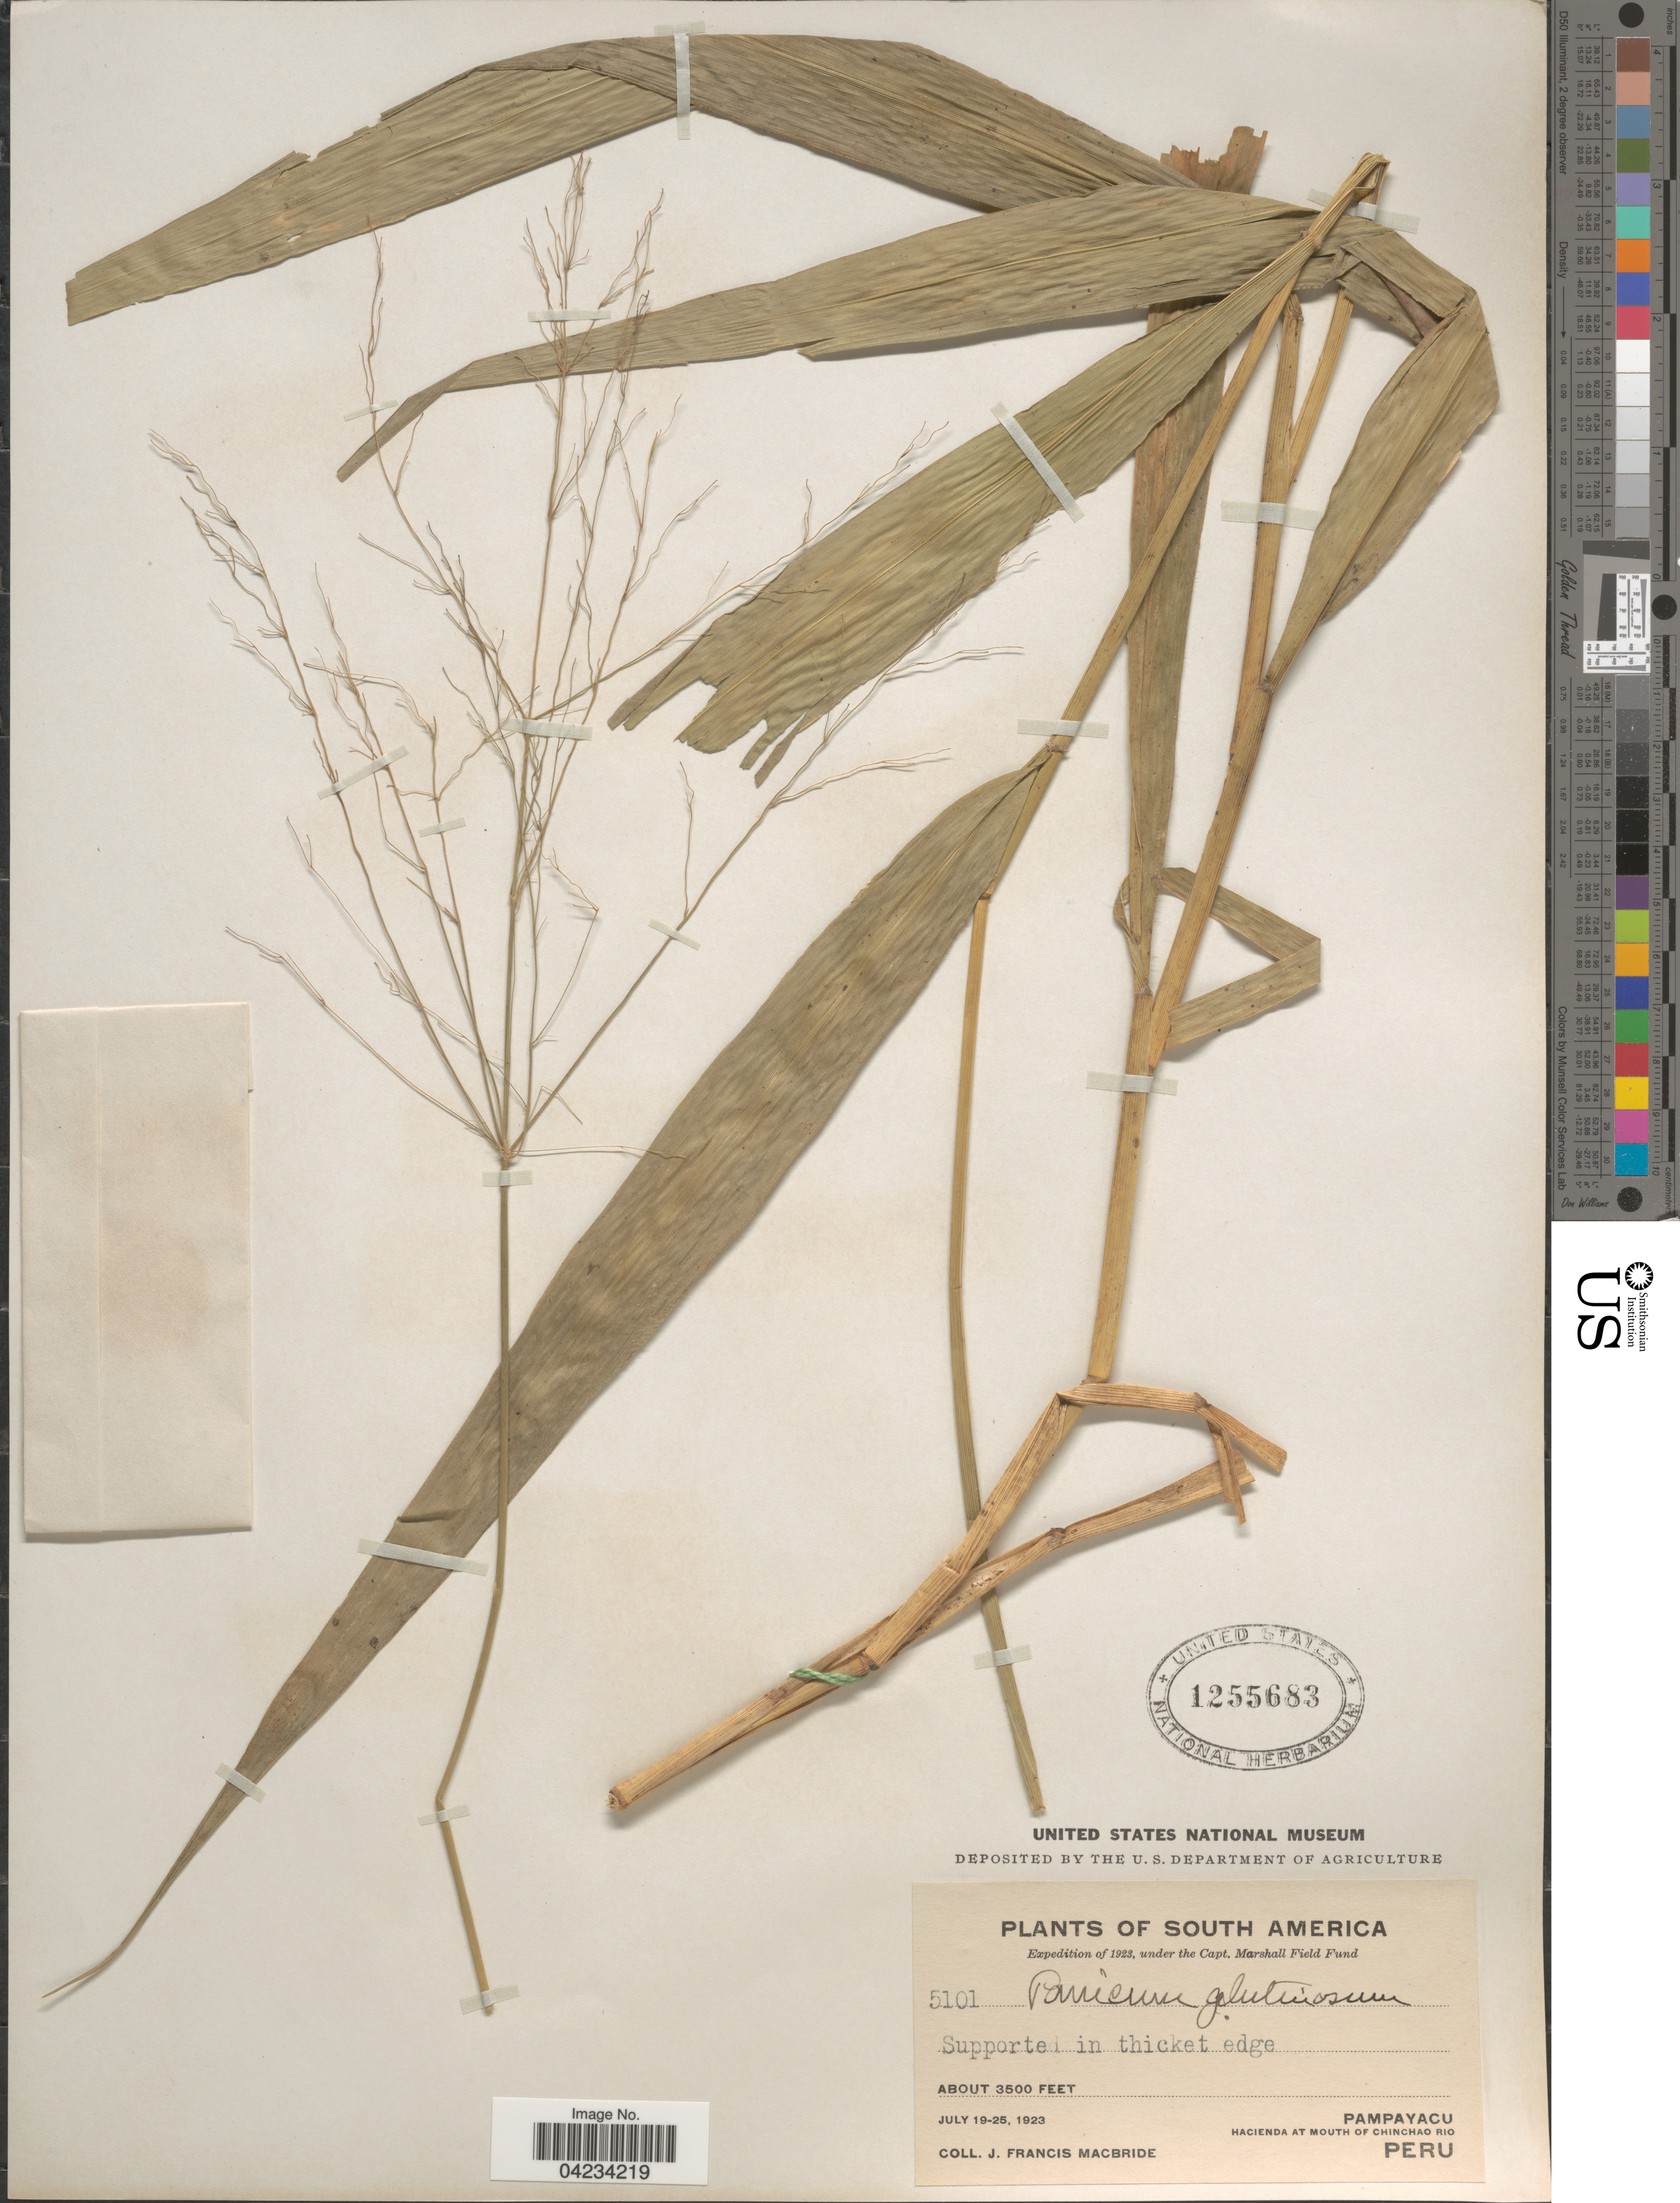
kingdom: Plantae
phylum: Tracheophyta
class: Liliopsida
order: Poales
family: Poaceae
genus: Homolepis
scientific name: Homolepis glutinosa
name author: (Sw.) Zuloaga & Soderstr.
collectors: J. F. Macbride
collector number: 5101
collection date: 1923-07-19/1923-07-25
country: Peru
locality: Expedition of 1923. Pampayacu. Hacienda at mouth of Chinchao Rio.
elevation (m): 1067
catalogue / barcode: US 1255683